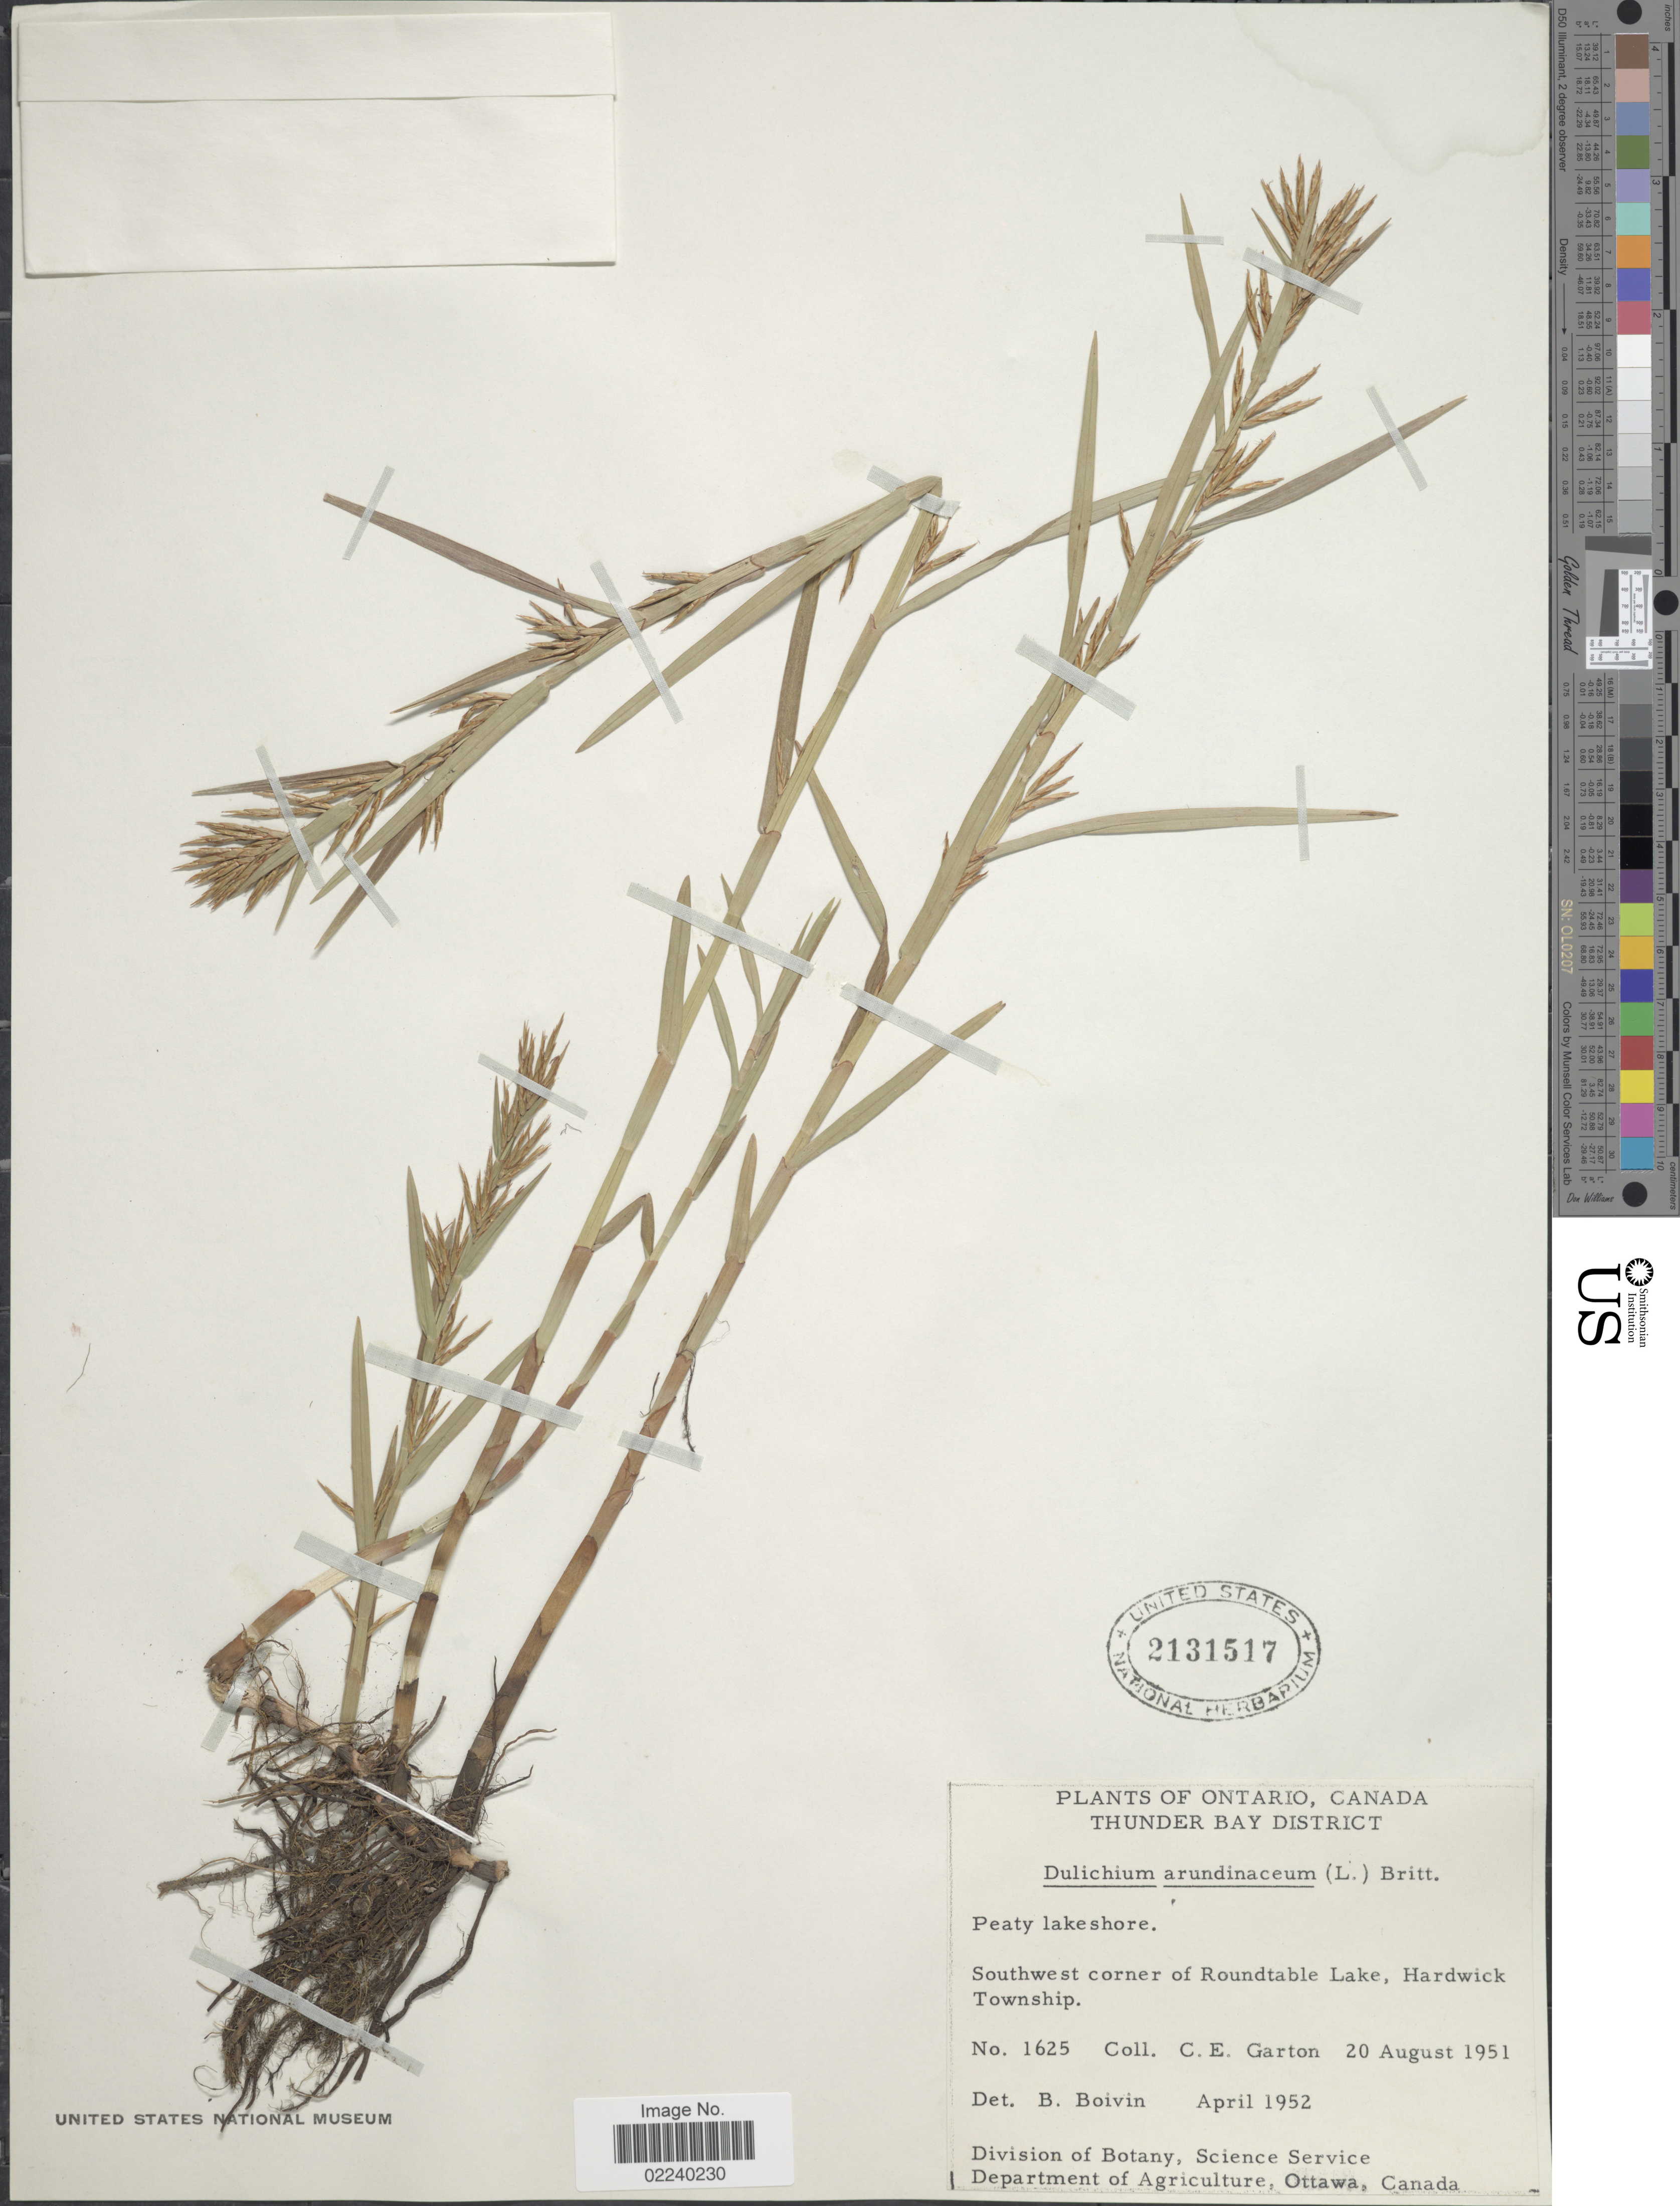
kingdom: Plantae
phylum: Tracheophyta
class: Liliopsida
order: Poales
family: Cyperaceae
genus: Dulichium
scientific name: Dulichium arundinaceum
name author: (L.) Britton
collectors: C. E. Garton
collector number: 1625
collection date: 1951-08-20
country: Canada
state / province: Ontario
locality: Thunder Bay District, Peaty lakeshore, Southwest corner of Roundtable Lake, Hardwick Township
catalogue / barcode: US 2131517